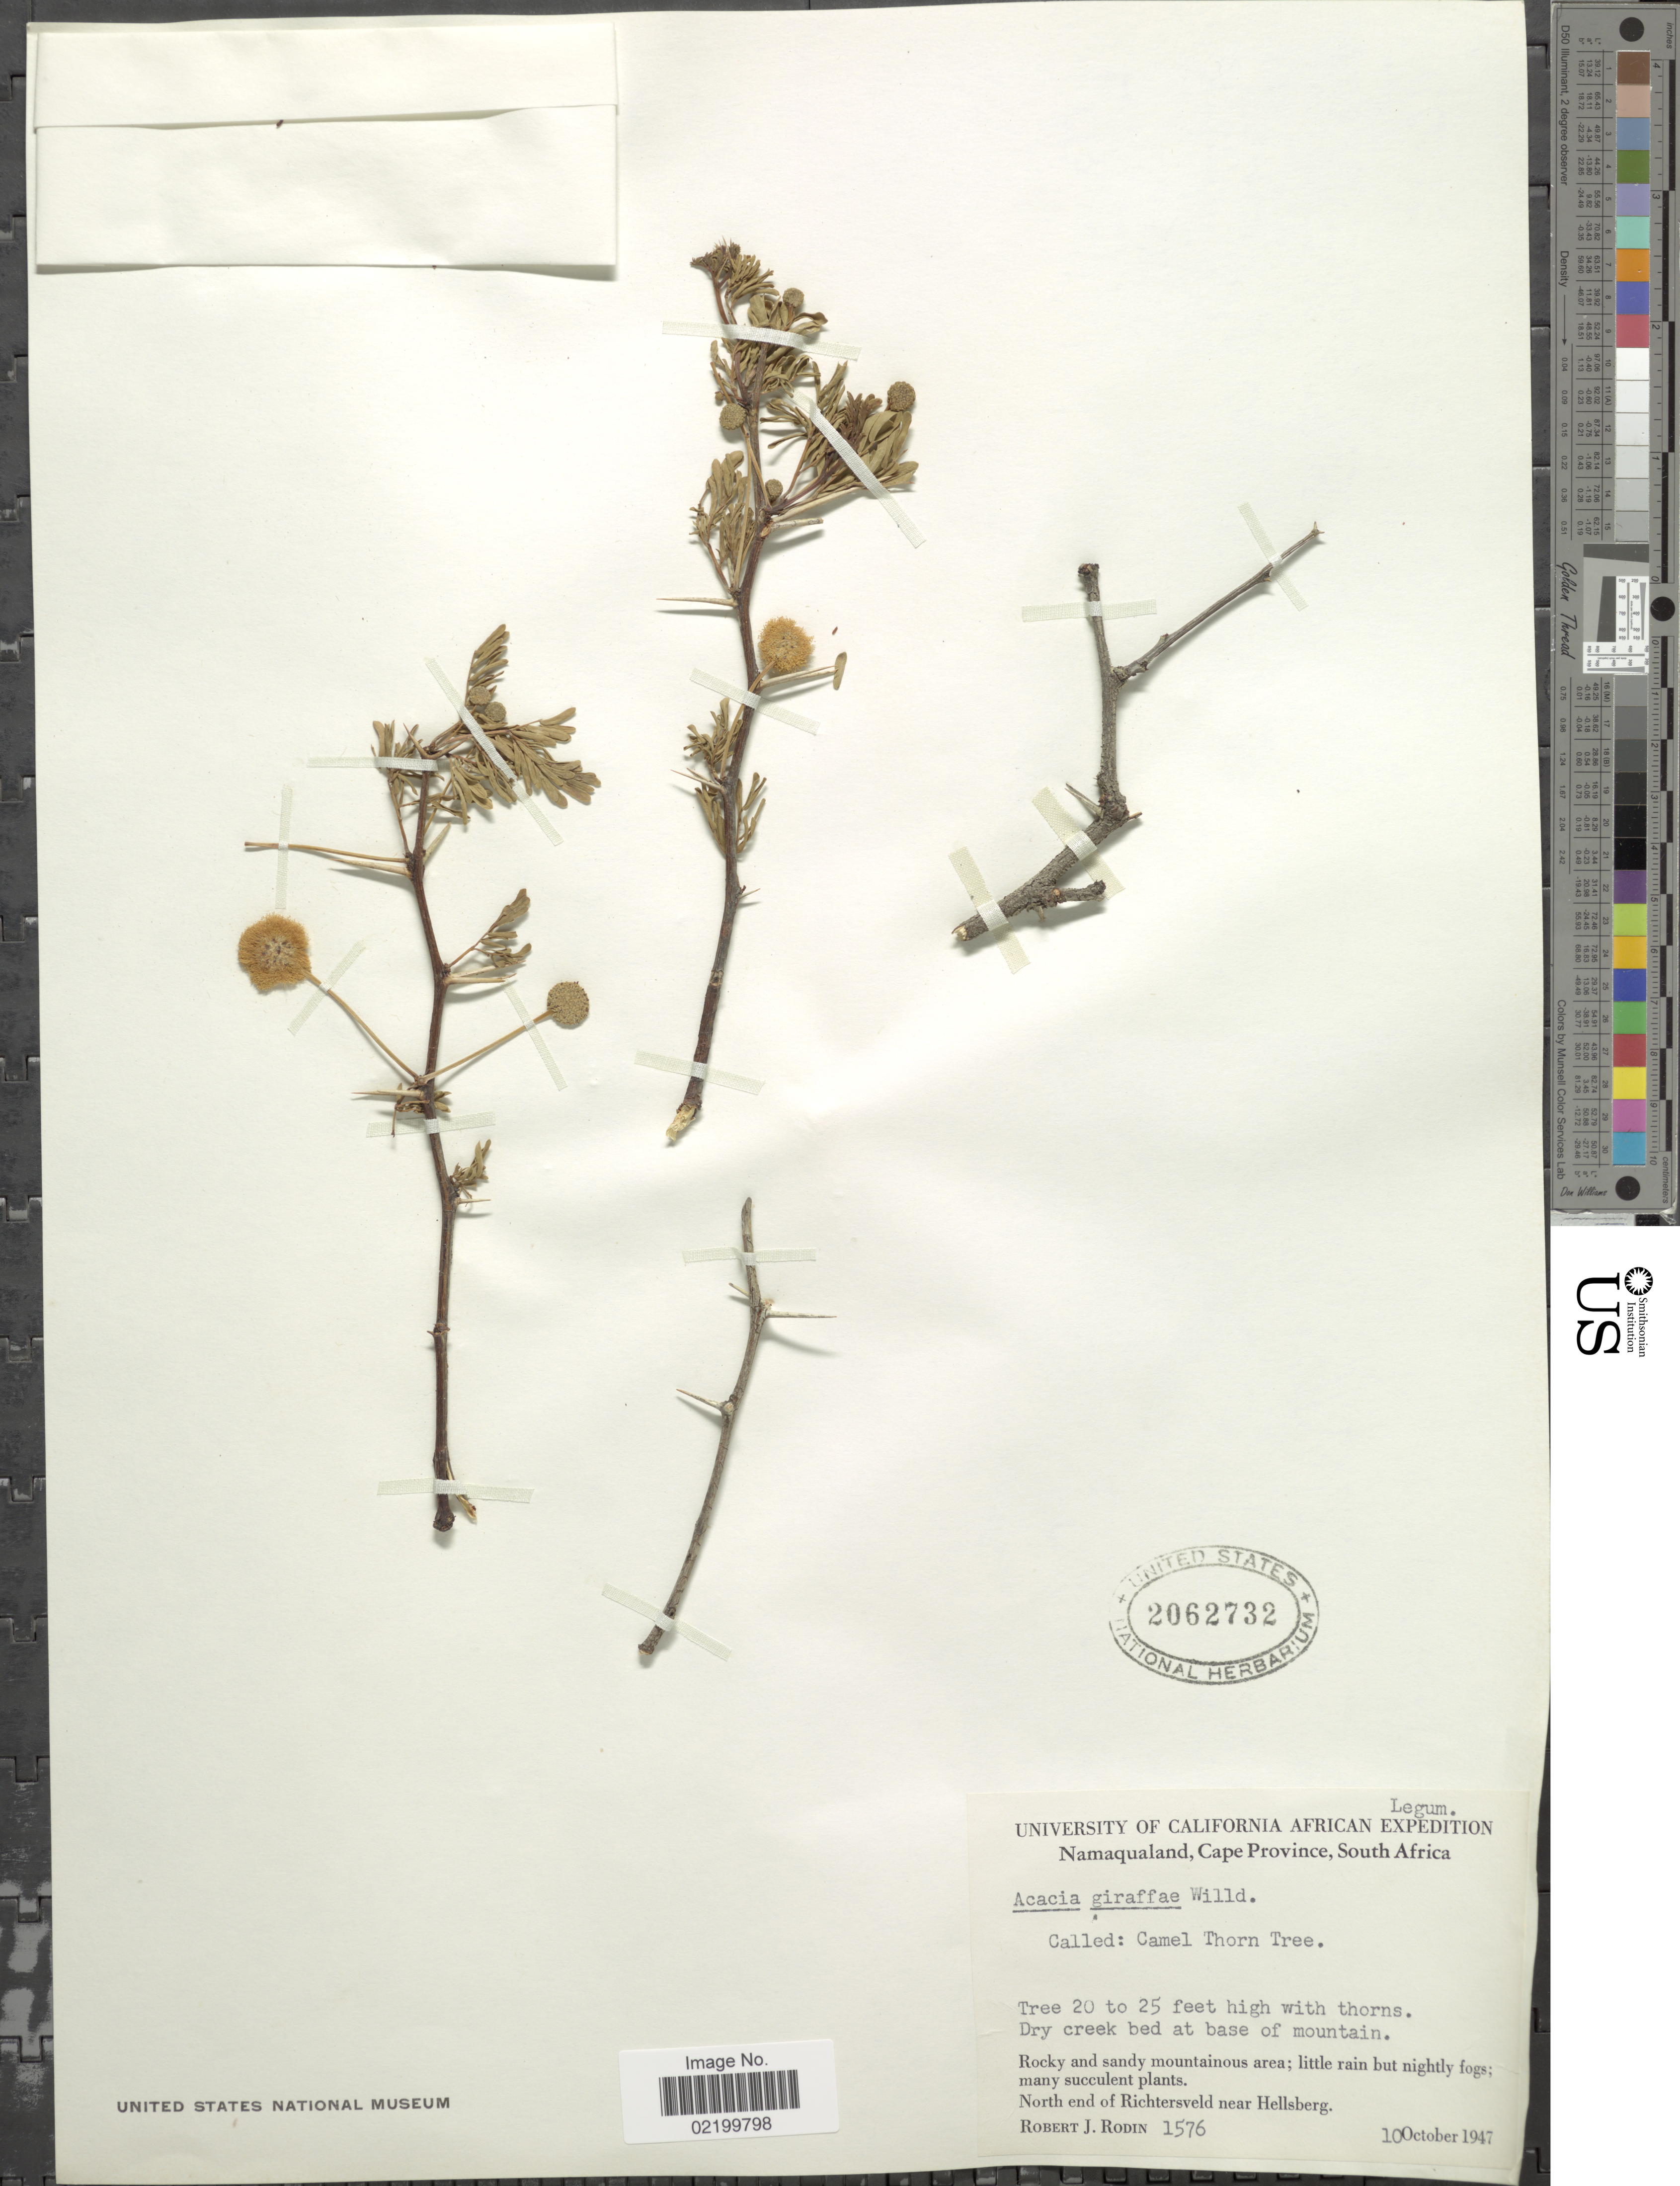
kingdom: Plantae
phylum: Tracheophyta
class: Magnoliopsida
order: Fabales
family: Fabaceae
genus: Vachellia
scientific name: Vachellia erioloba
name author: (E. Mey.) P.J.H. Hurter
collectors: R. J. Rodin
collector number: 1576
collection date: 1947-10-10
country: South Africa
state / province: Northern Cape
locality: Namaqualand, Cape Province, South Africa. North end of Richtersveld near Hellsberg.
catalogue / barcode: US 2062732